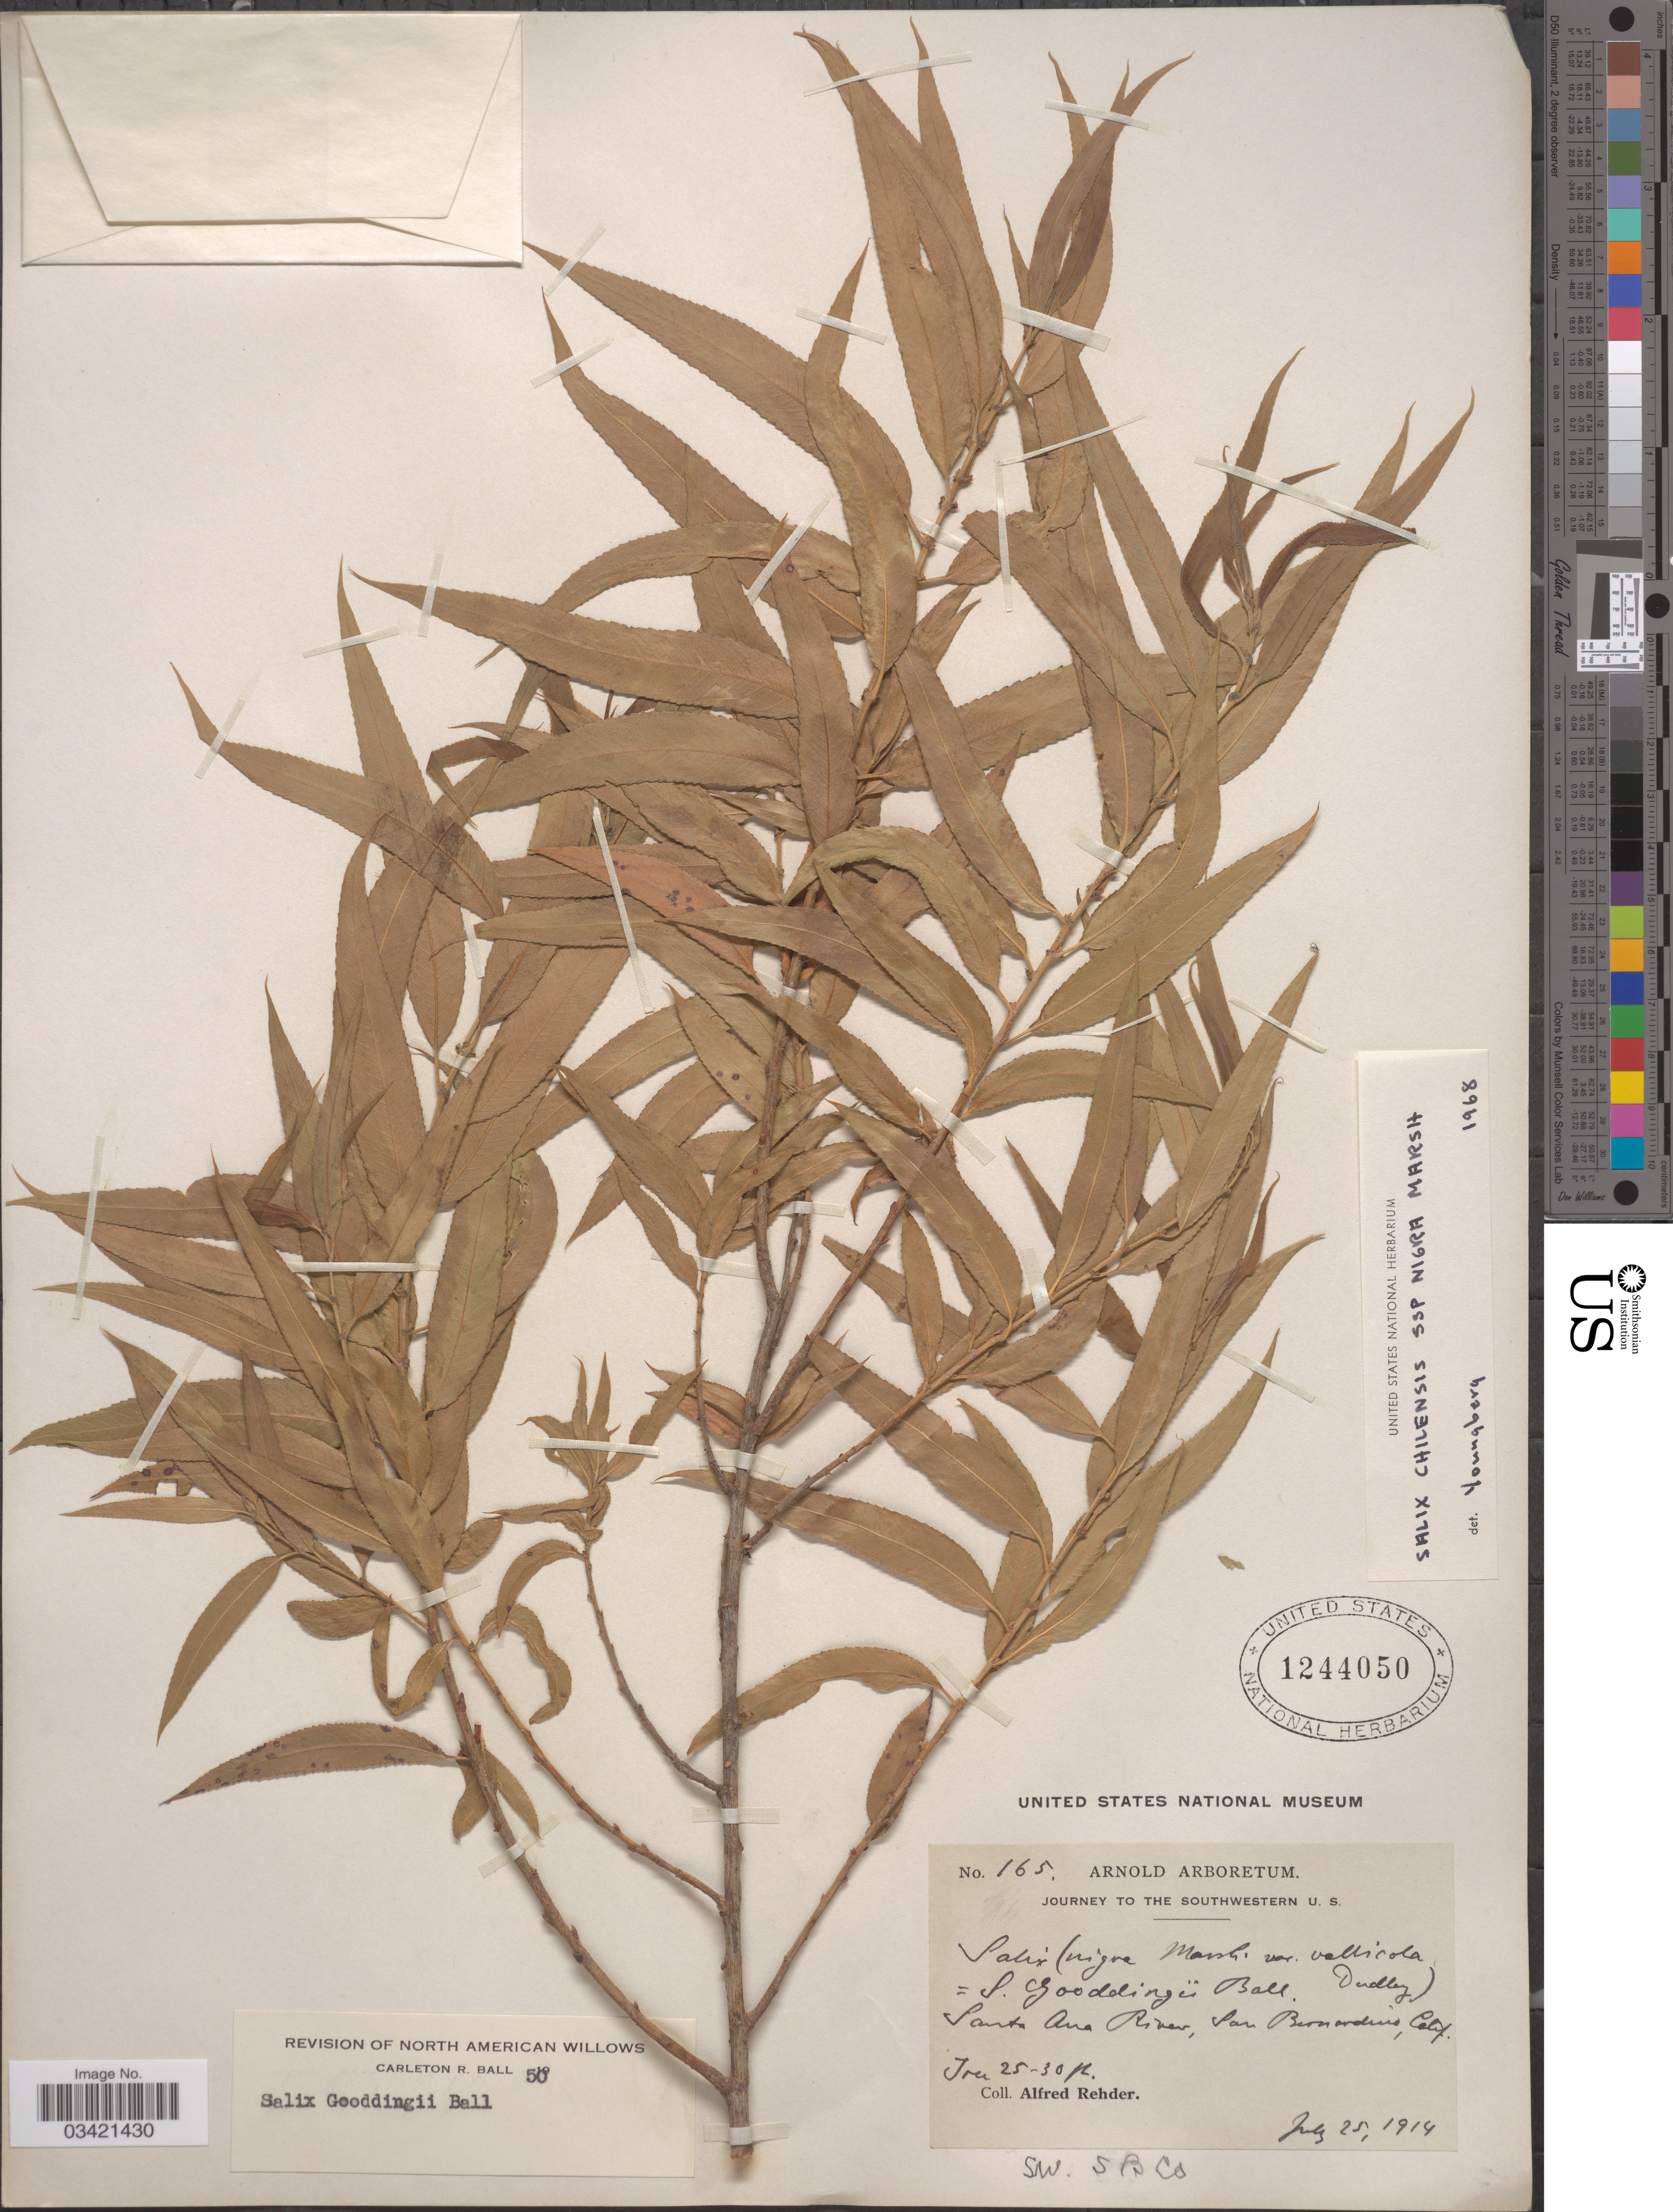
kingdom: Plantae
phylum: Tracheophyta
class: Magnoliopsida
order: Malpighiales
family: Salicaceae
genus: Salix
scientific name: Salix gooddingii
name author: C.R. Ball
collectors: A. Rehder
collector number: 165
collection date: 1914-07-25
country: United States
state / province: California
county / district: San Bernardino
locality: Santa Ana River, San Bernardino. SW. SB Co.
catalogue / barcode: US 1244050